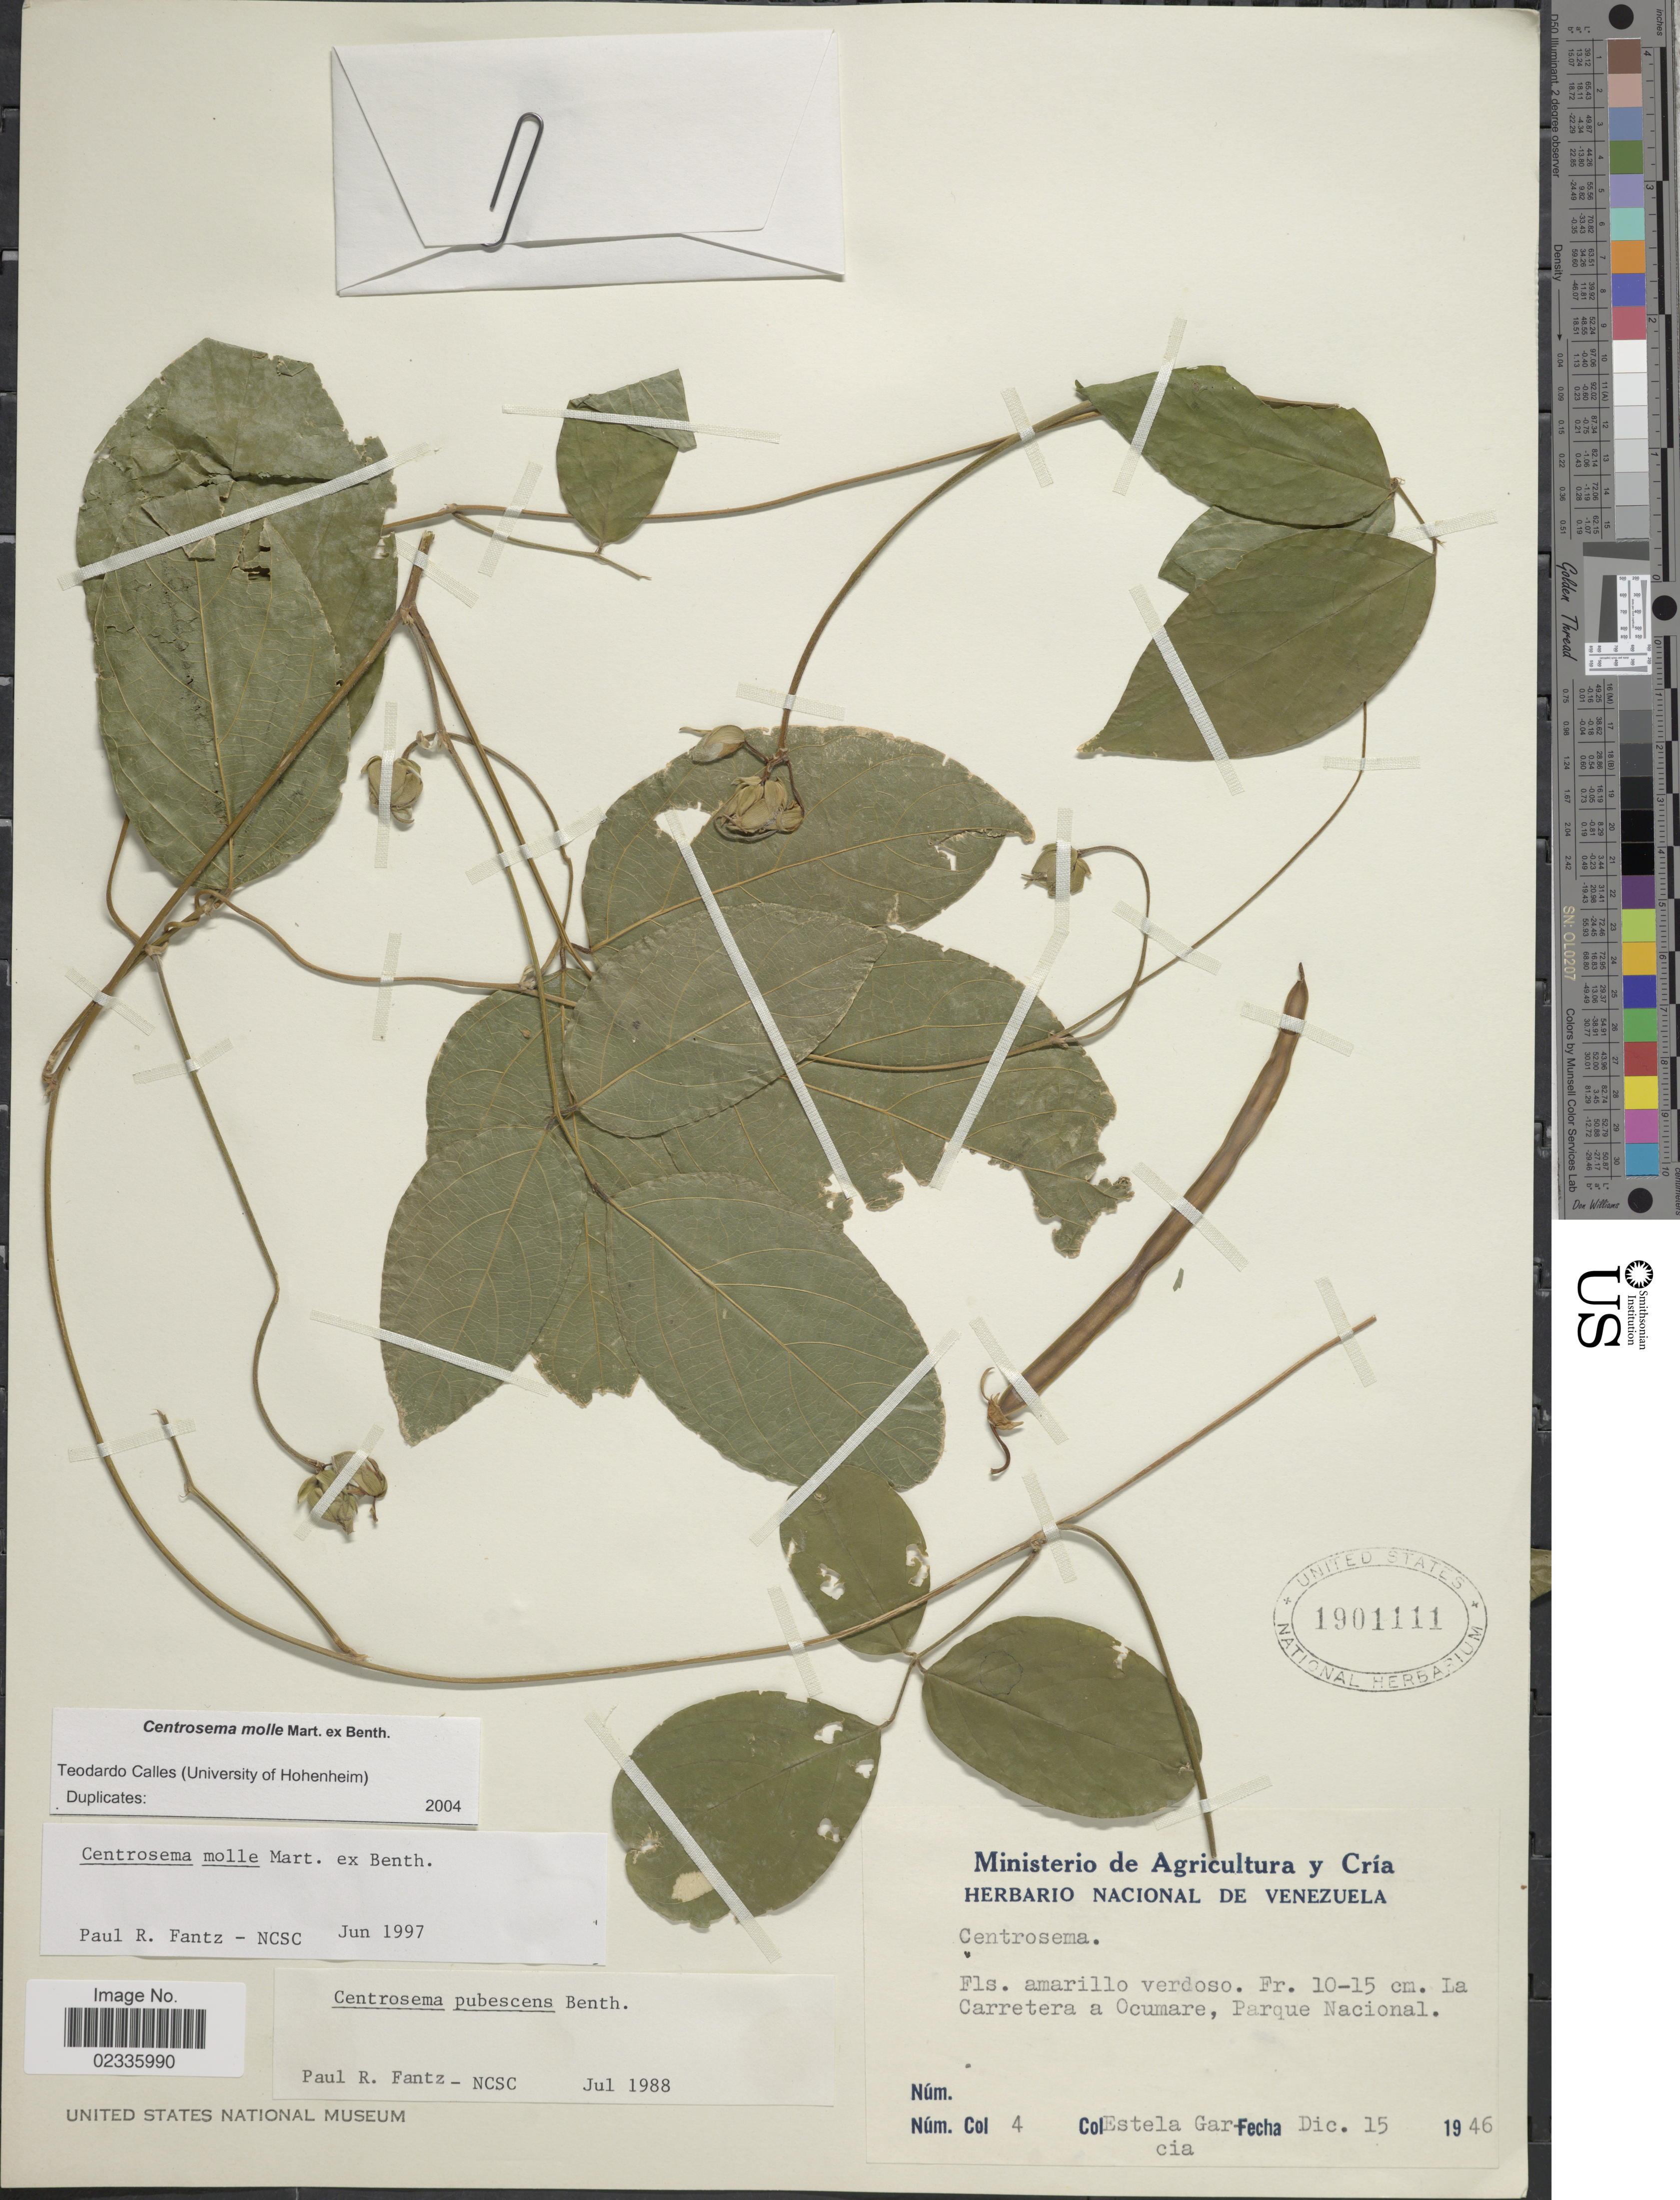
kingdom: Plantae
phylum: Tracheophyta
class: Magnoliopsida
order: Fabales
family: Fabaceae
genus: Centrosema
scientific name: Centrosema molle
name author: Mart. ex Benth.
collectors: E. Garcia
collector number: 4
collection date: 1946-12-15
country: Venezuela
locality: La Carretera a Ocumare, Parque Nacional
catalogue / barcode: US 1901111